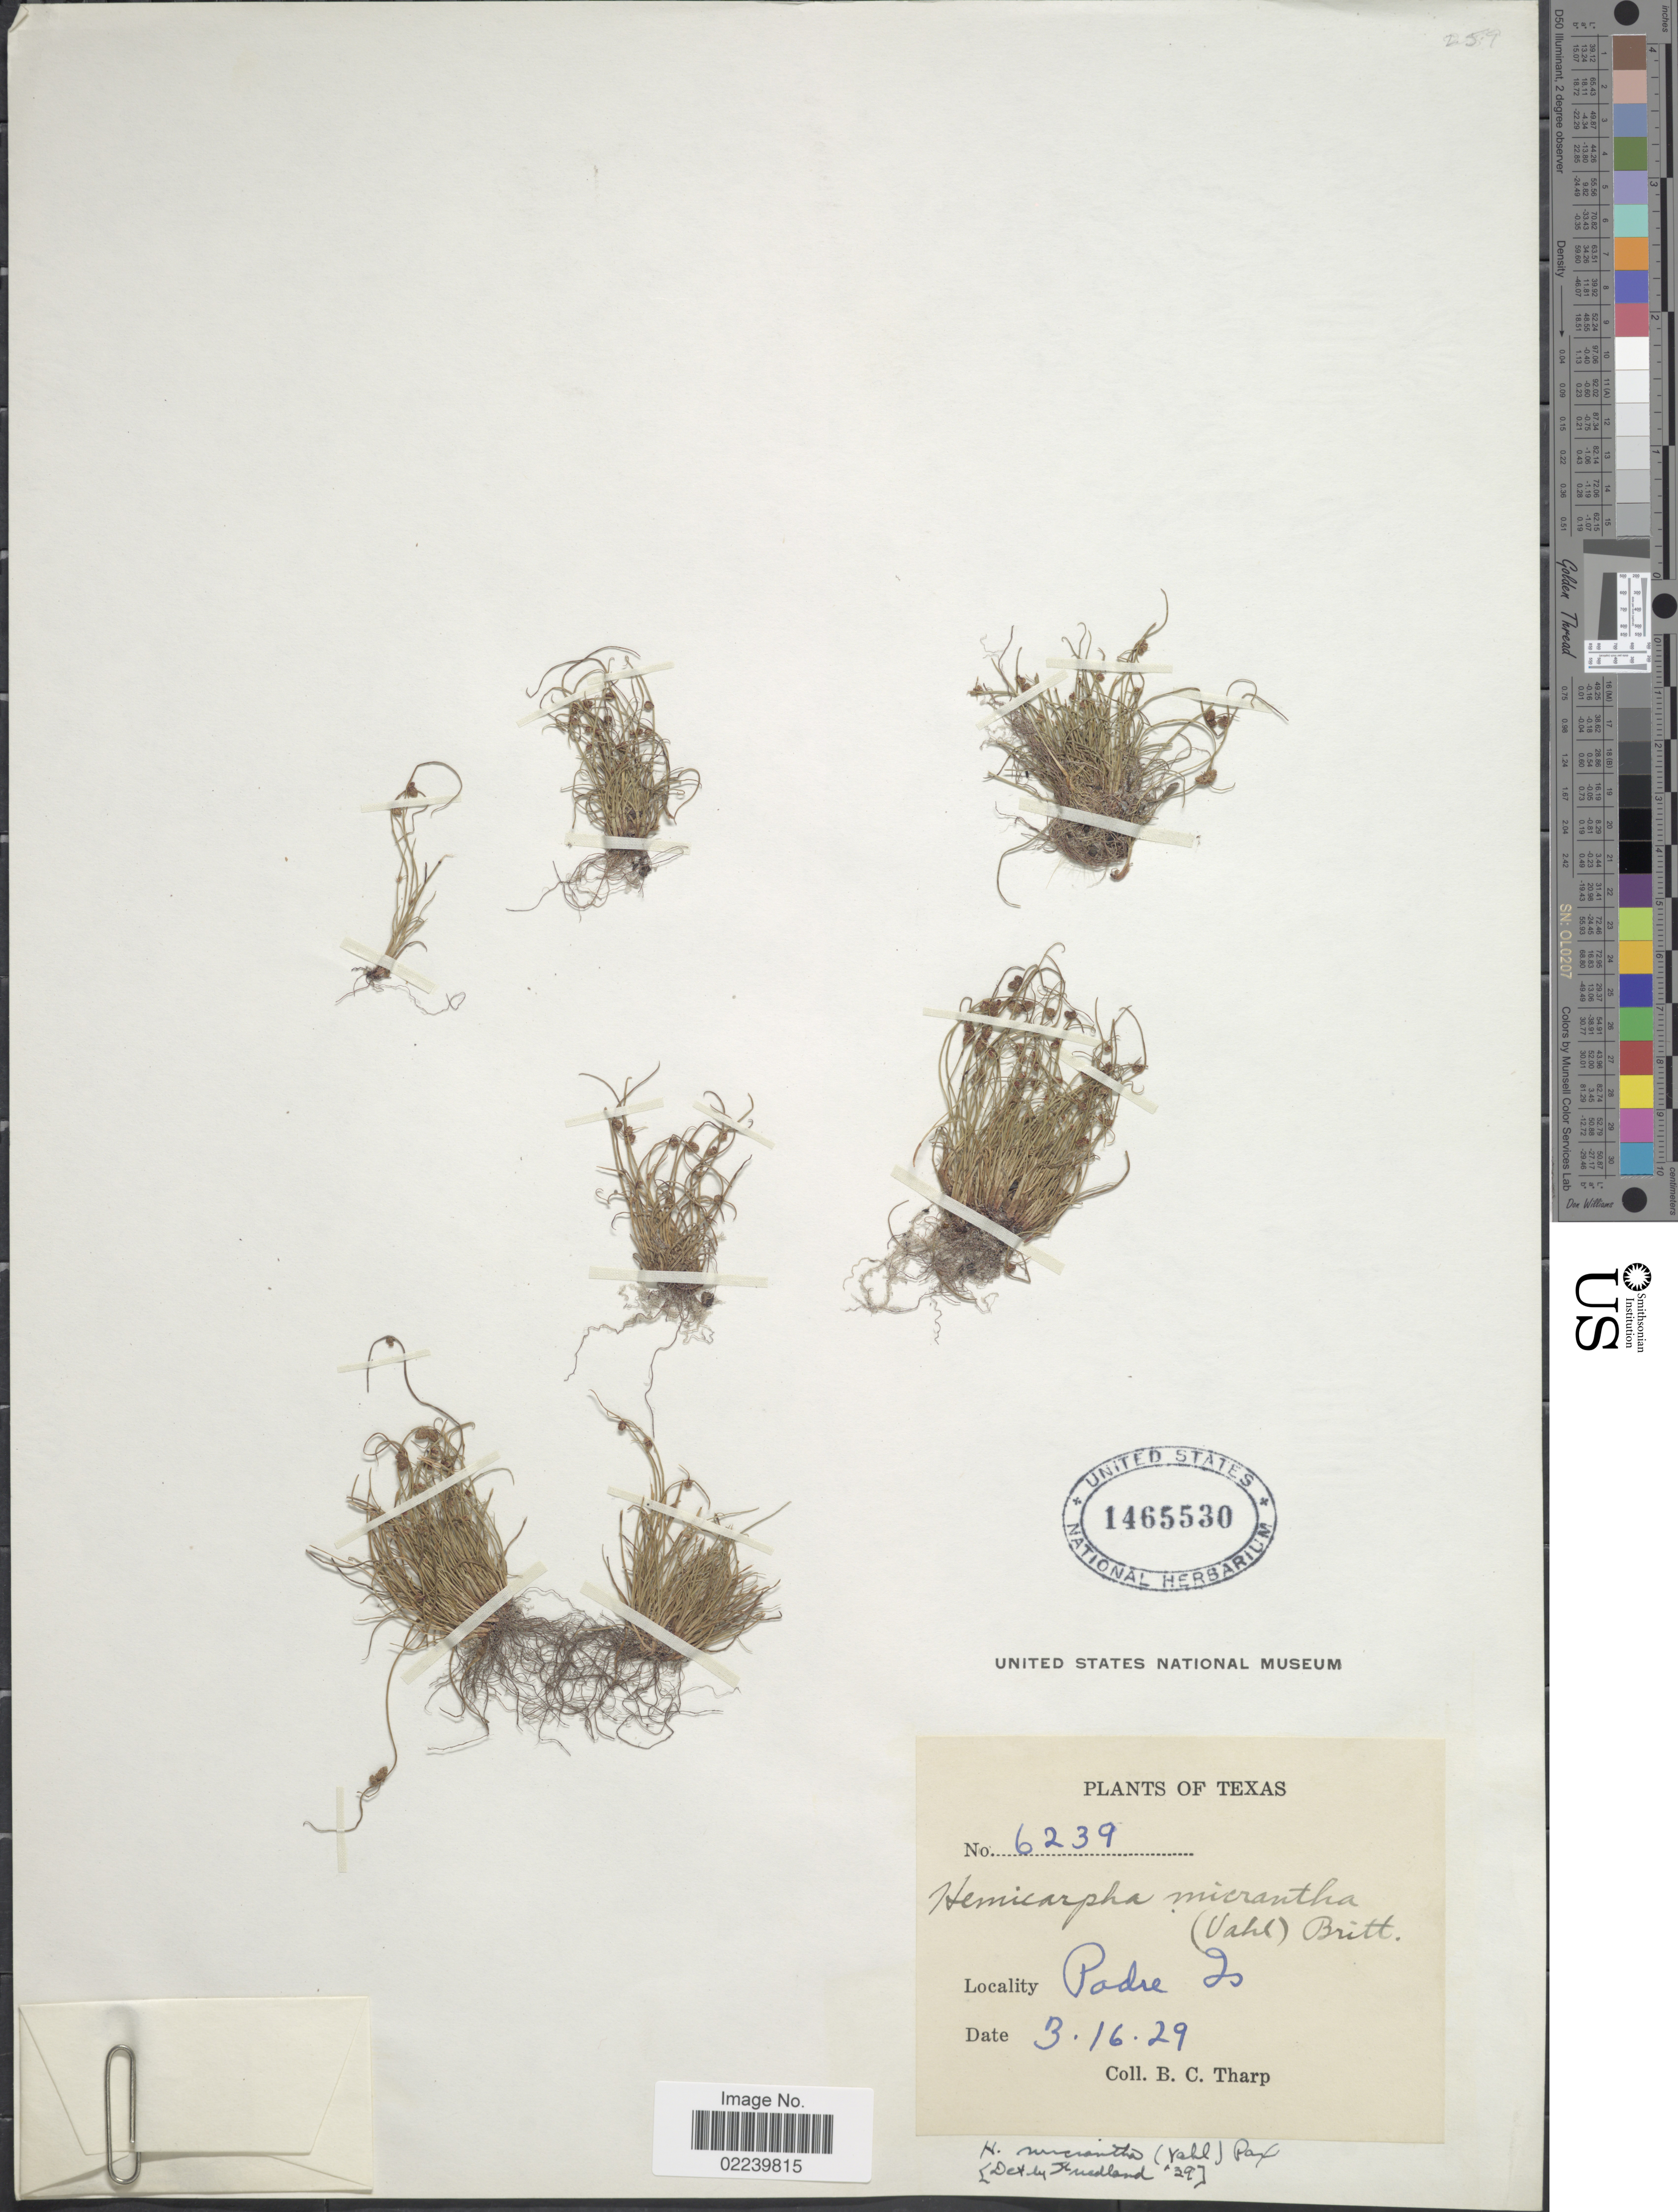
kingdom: Plantae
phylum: Tracheophyta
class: Liliopsida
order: Poales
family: Cyperaceae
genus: Cyperus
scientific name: Cyperus subsquarrosus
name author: (Muhl.) Bauters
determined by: Strong, M. T., (US), Smithsonian Institution - National Museum of Natural History (UNITED STATES)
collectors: B. C. Tharp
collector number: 6239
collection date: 1929-03-16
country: United States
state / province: Texas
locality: Padre Is.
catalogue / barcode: US 1465530